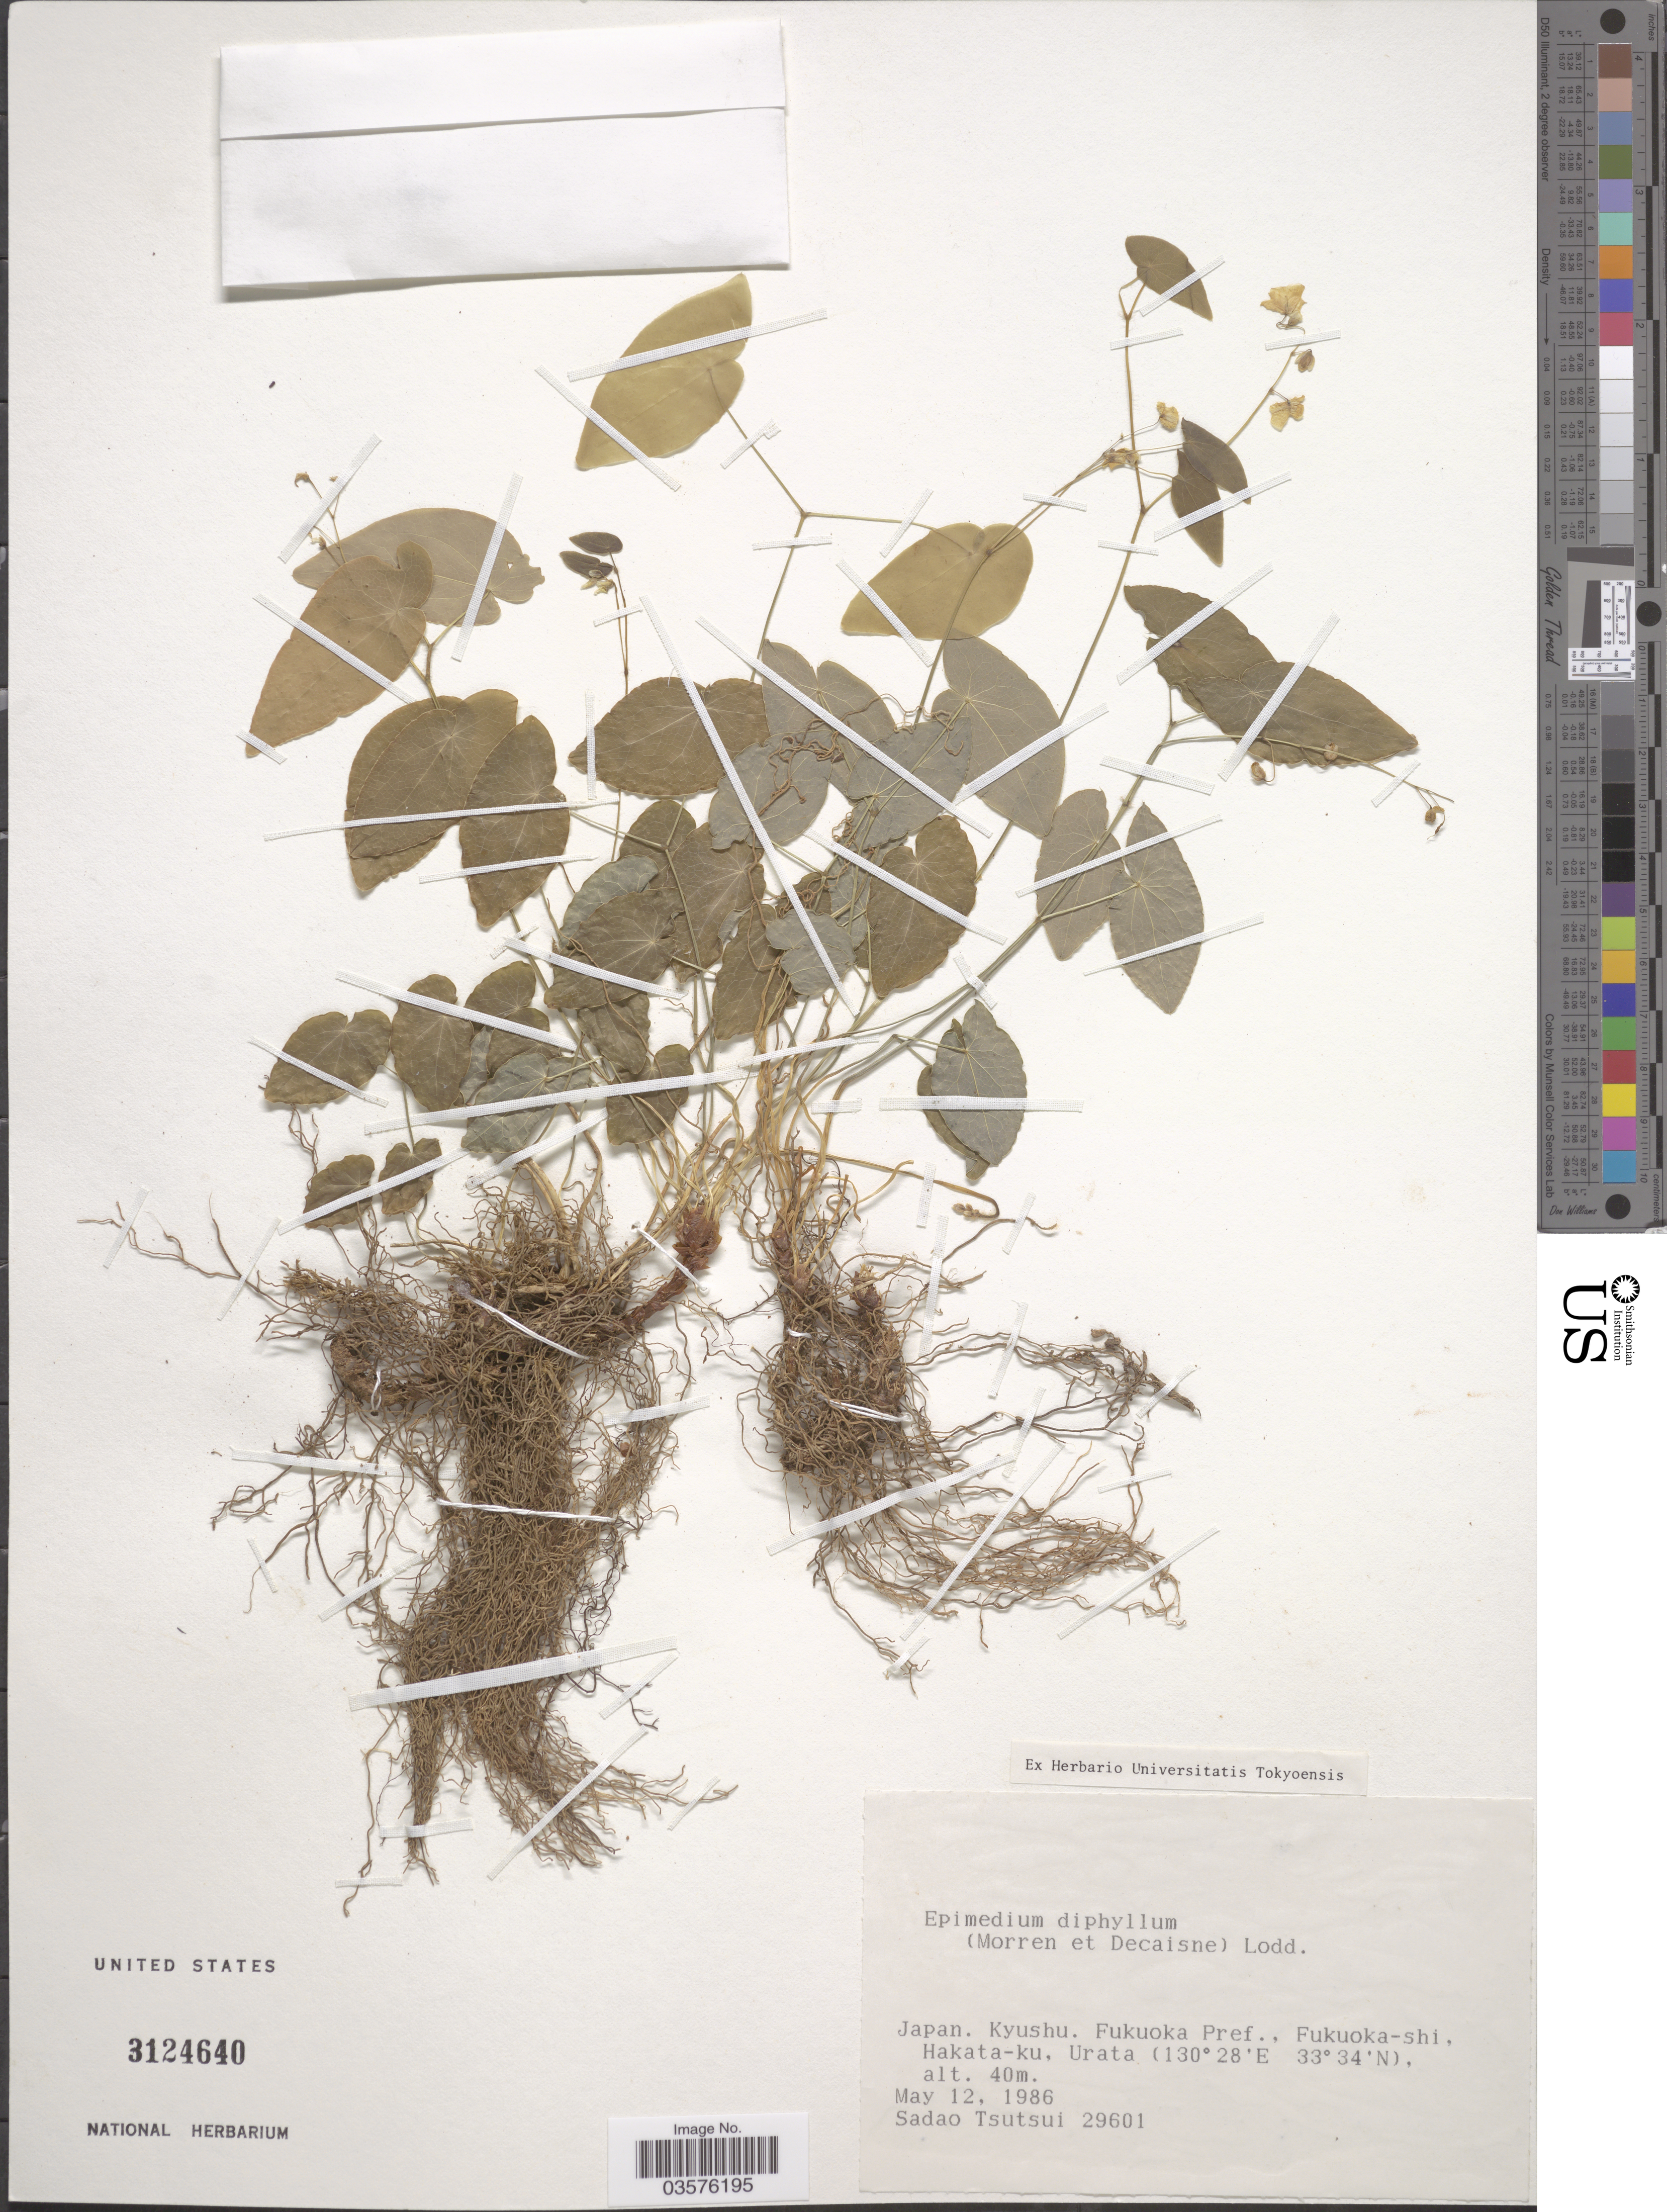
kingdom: Plantae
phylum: Tracheophyta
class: Magnoliopsida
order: Ranunculales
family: Berberidaceae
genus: Epimedium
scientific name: Epimedium diphyllum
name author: Lodd. ex Graham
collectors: S. Tsutsui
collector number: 29601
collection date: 1986-05-12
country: Japan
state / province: Hukuoka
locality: Kyushu. Fukuoka Pref., Fukuoka-shi, Hakata-ku, Urata.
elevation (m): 40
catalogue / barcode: US 3124640